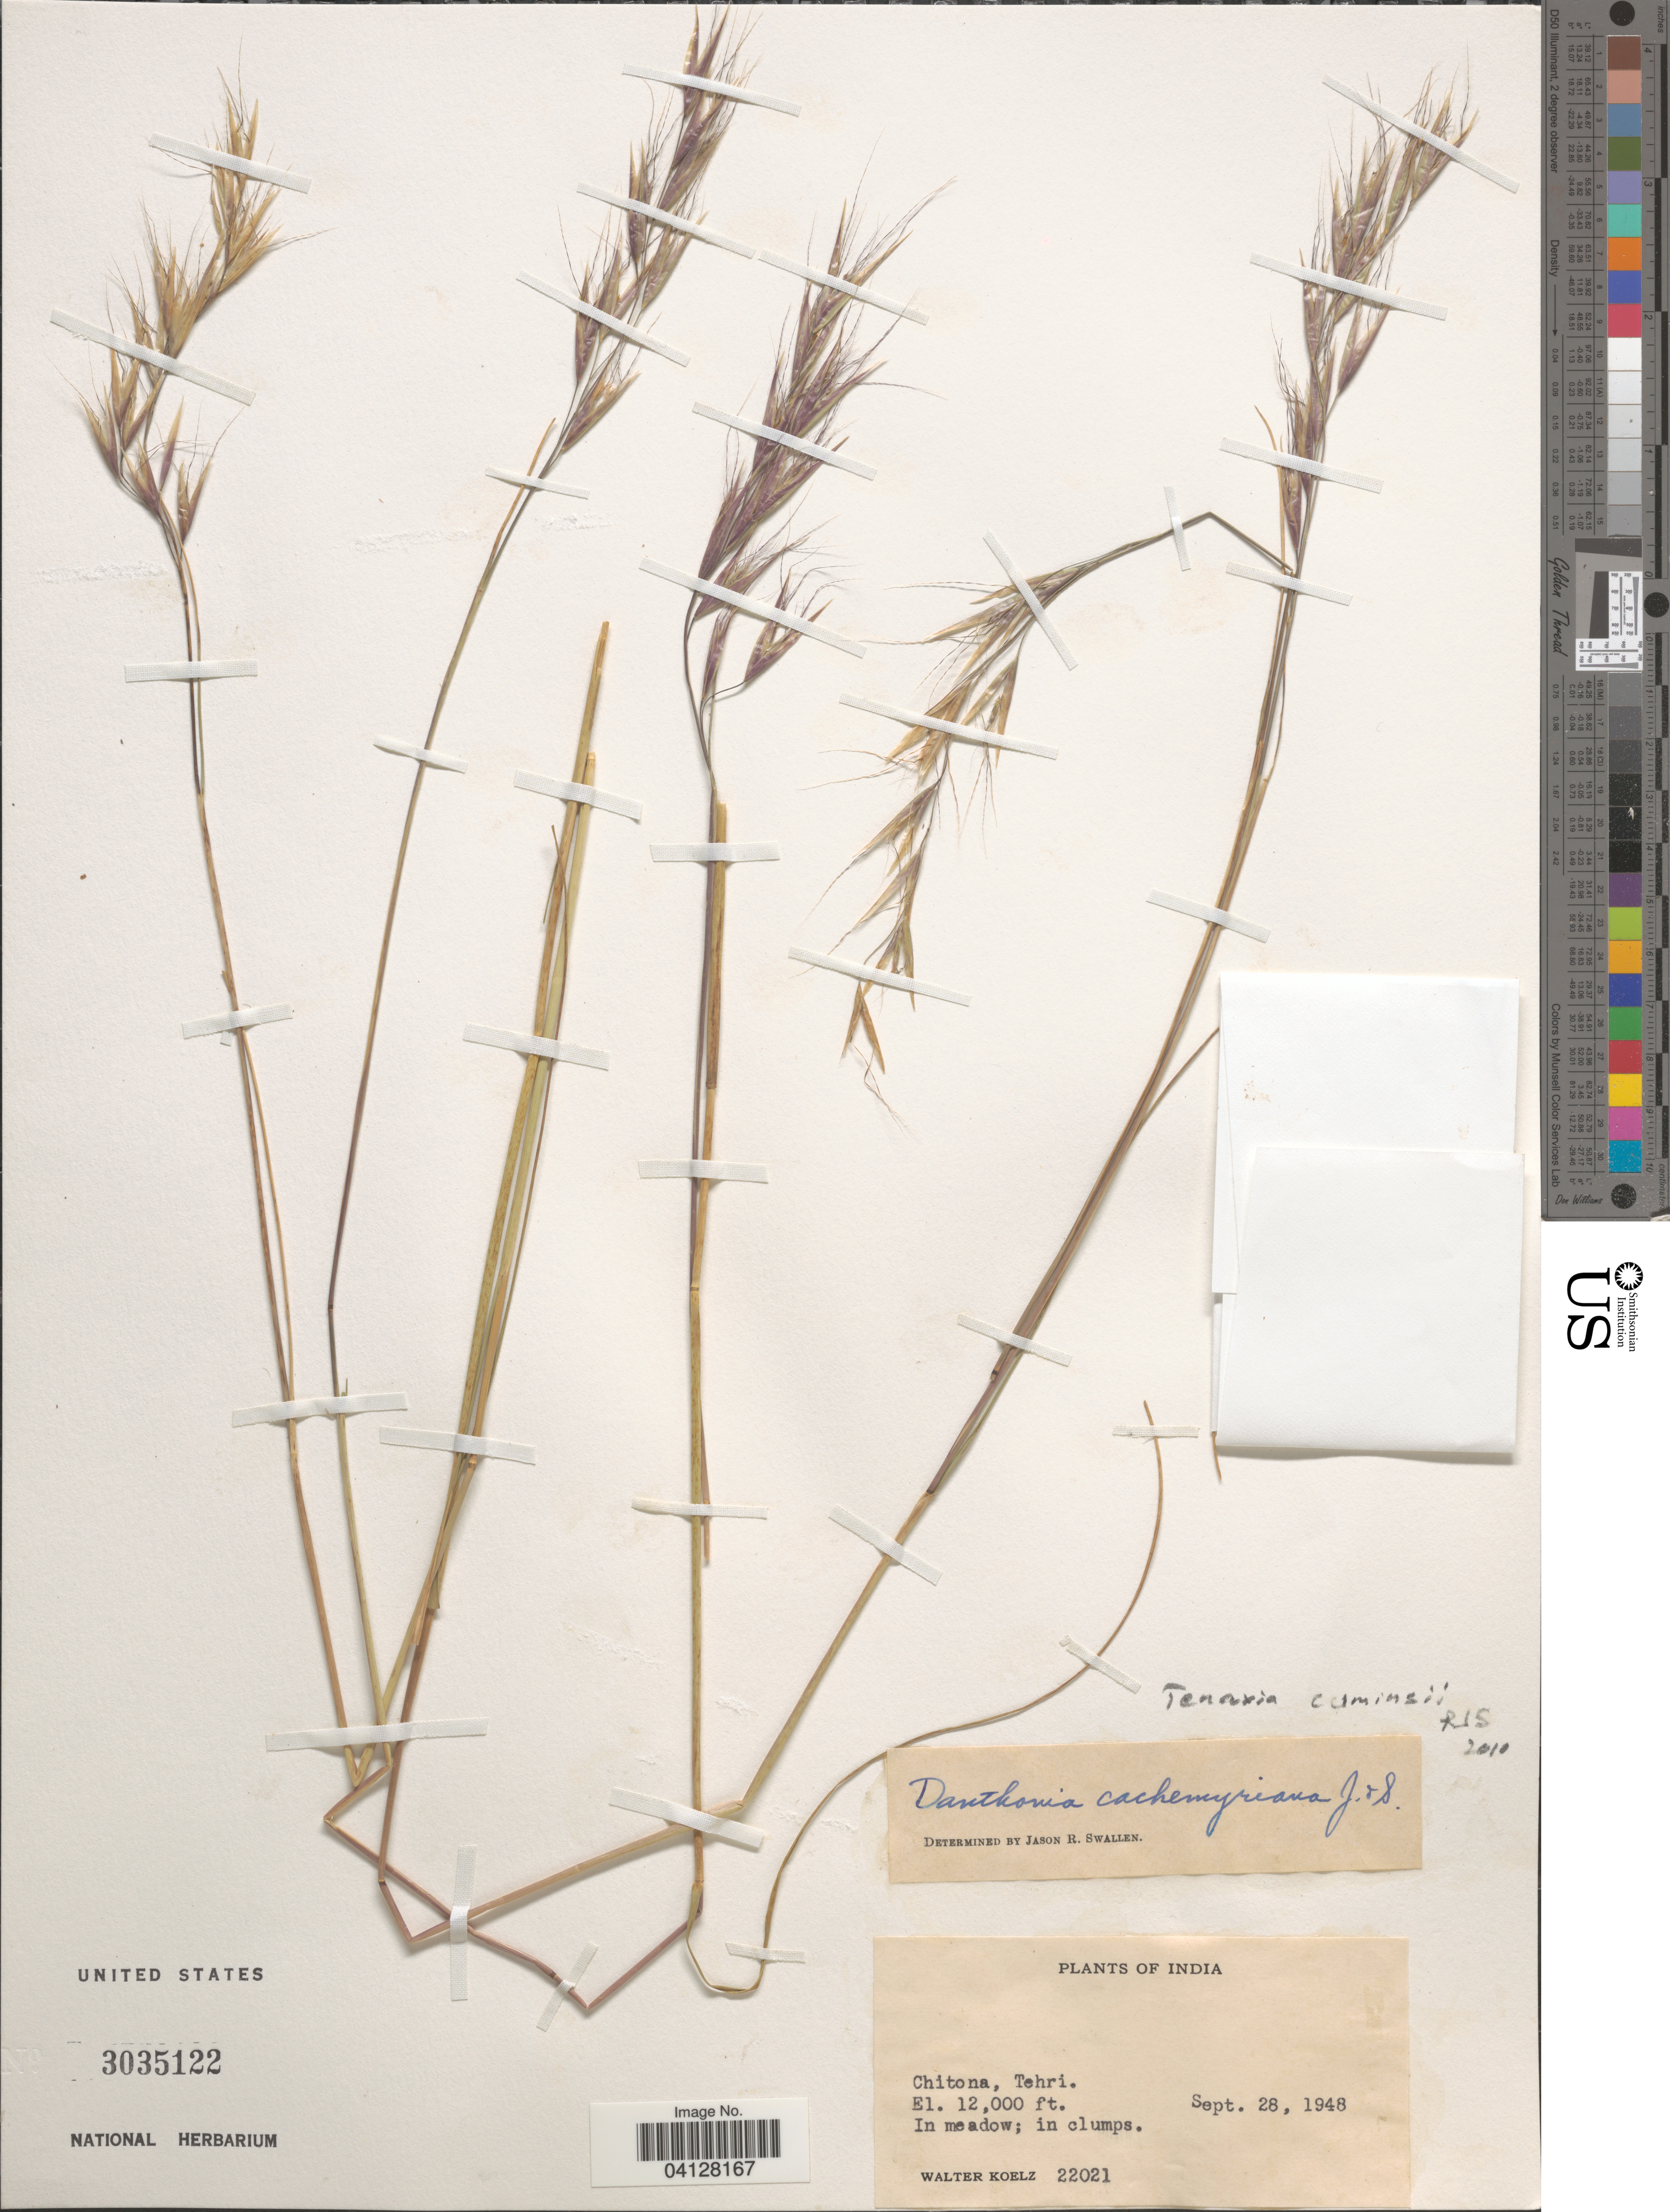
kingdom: Plantae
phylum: Tracheophyta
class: Liliopsida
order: Poales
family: Poaceae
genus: Danthonia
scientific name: Danthonia cachemyriana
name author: Jaub. & Spach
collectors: W. N. Koelz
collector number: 22021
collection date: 1948-09-28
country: India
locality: Chitona, Tehri.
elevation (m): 3658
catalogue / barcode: US 3035122